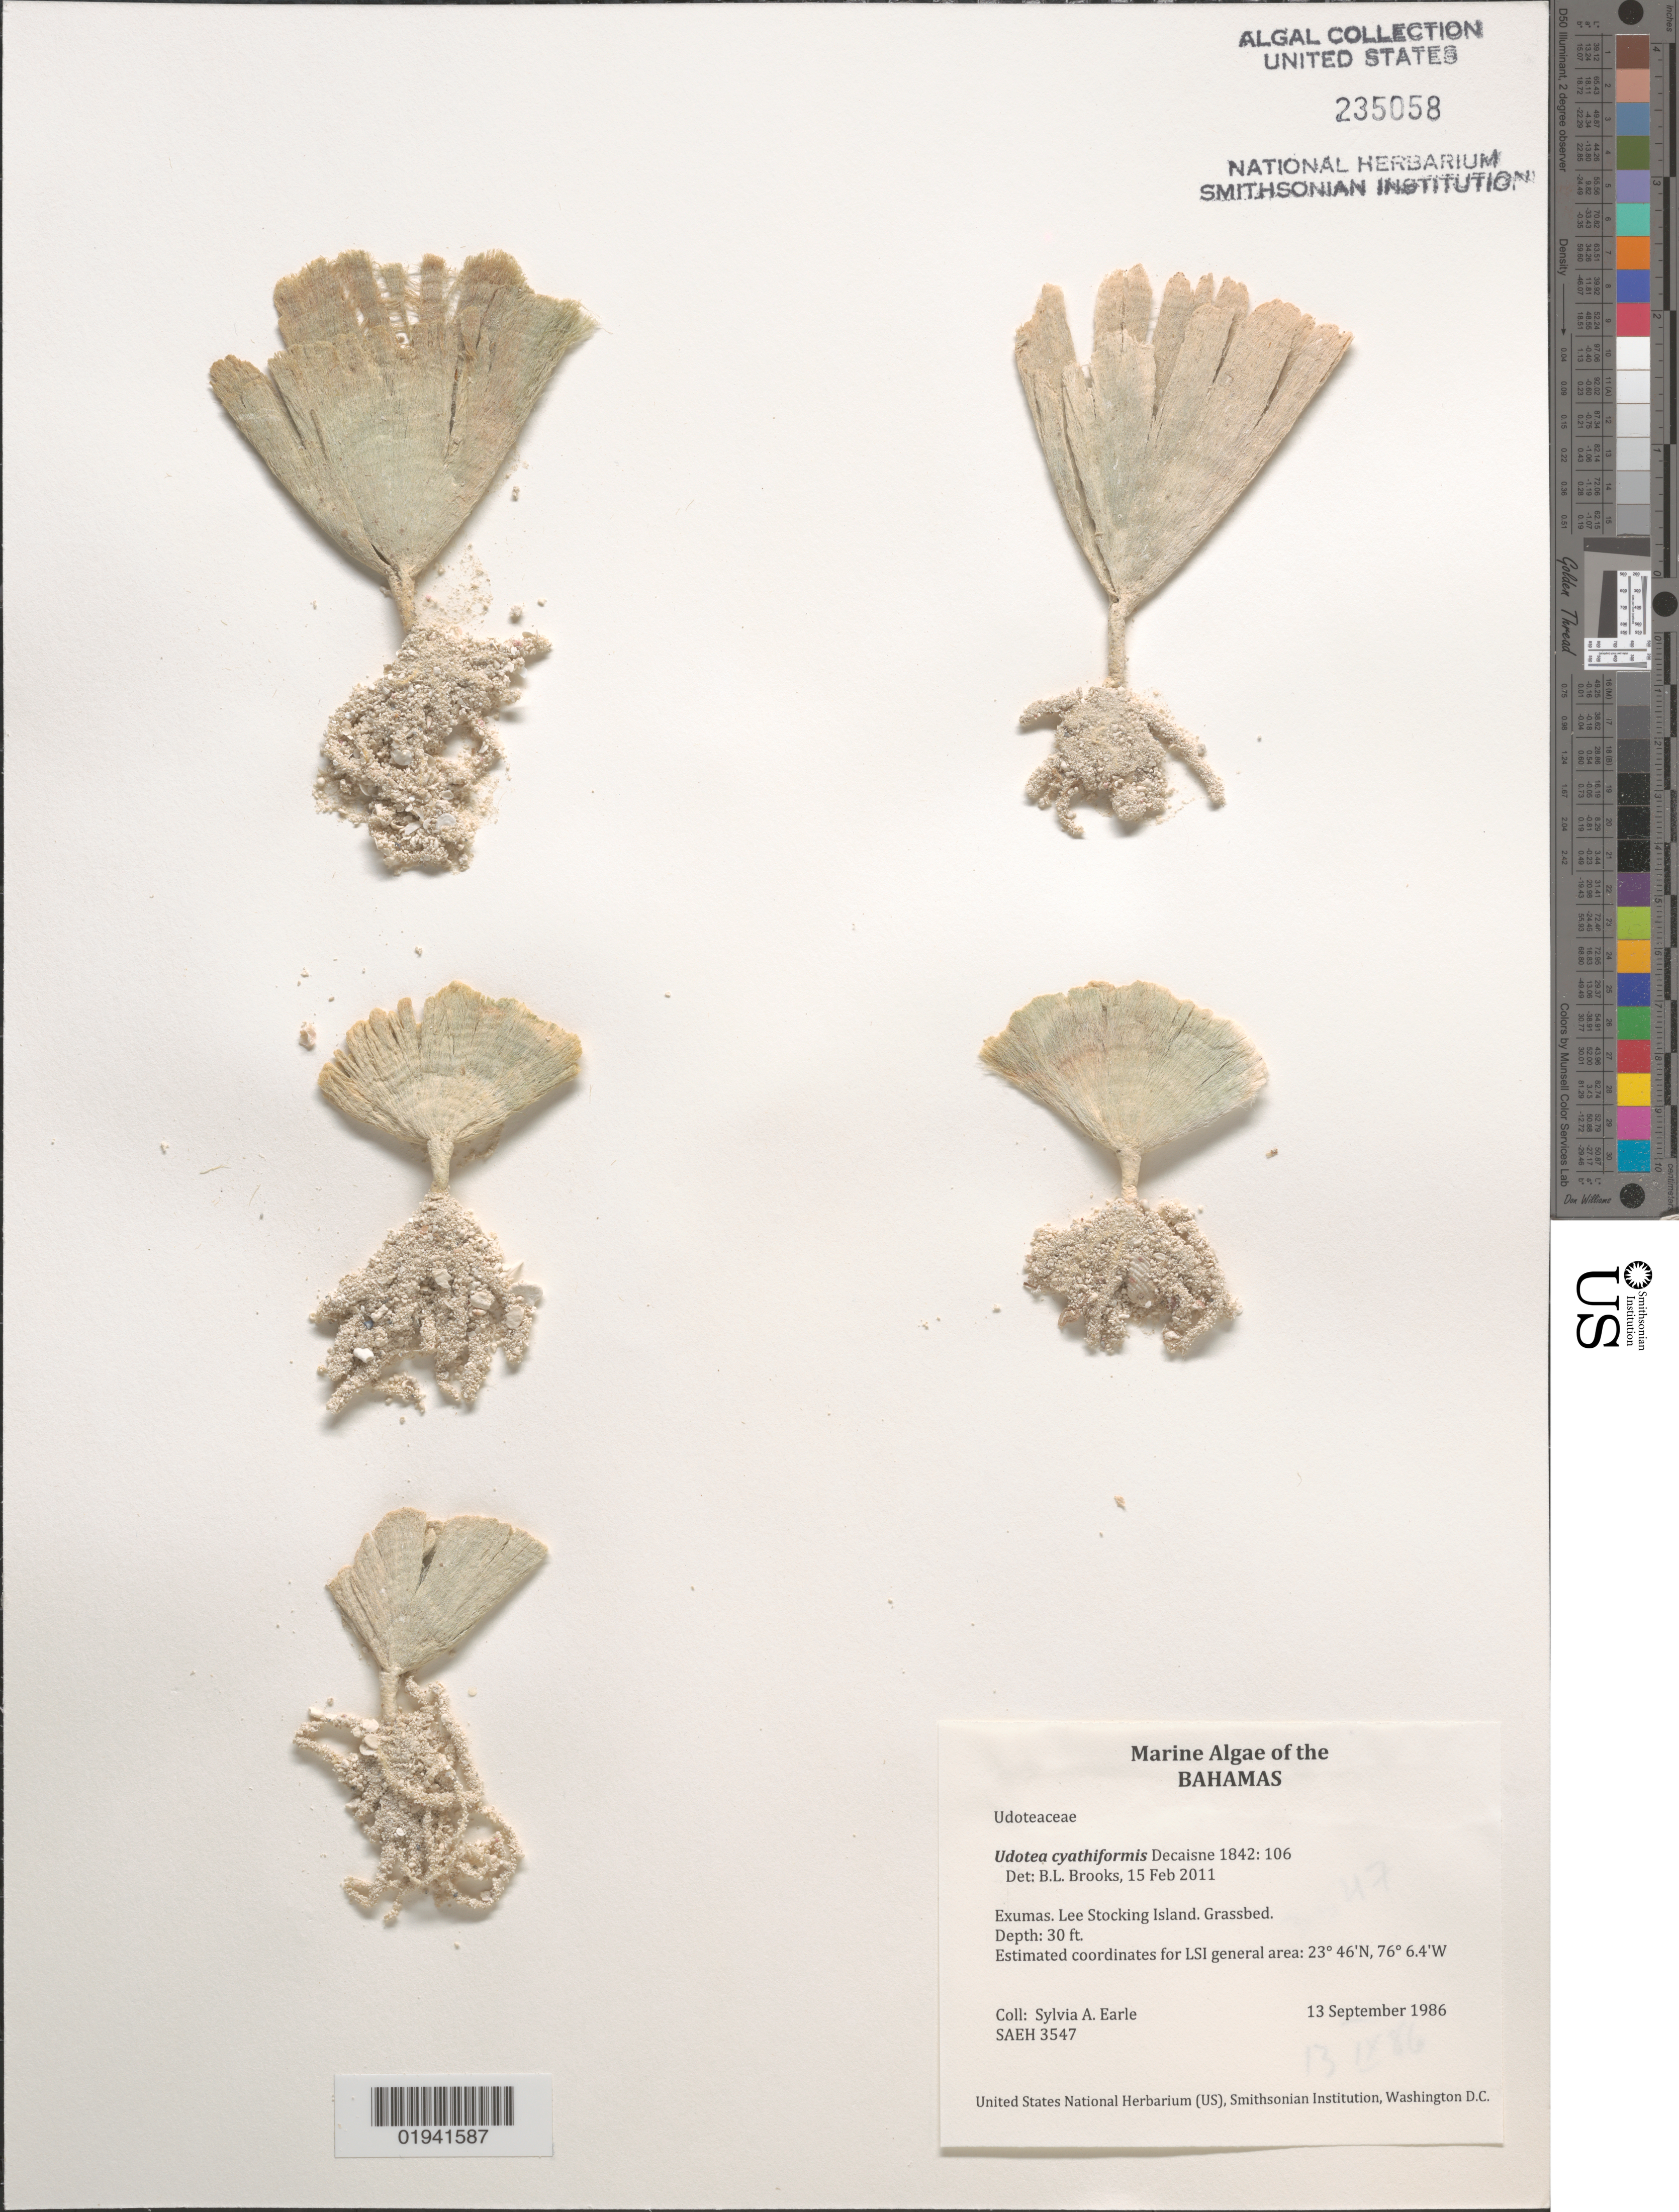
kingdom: Plantae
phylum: Chlorophyta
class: Ulvophyceae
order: Bryopsidales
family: Udoteaceae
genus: Udotea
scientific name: Udotea cyathiformis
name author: Decne.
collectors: S. A. Earle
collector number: SAEH3547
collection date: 1986-09-13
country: Bahamas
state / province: Exuma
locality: Exumas. Lee Stocking Land. Grassbed.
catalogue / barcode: US 235058